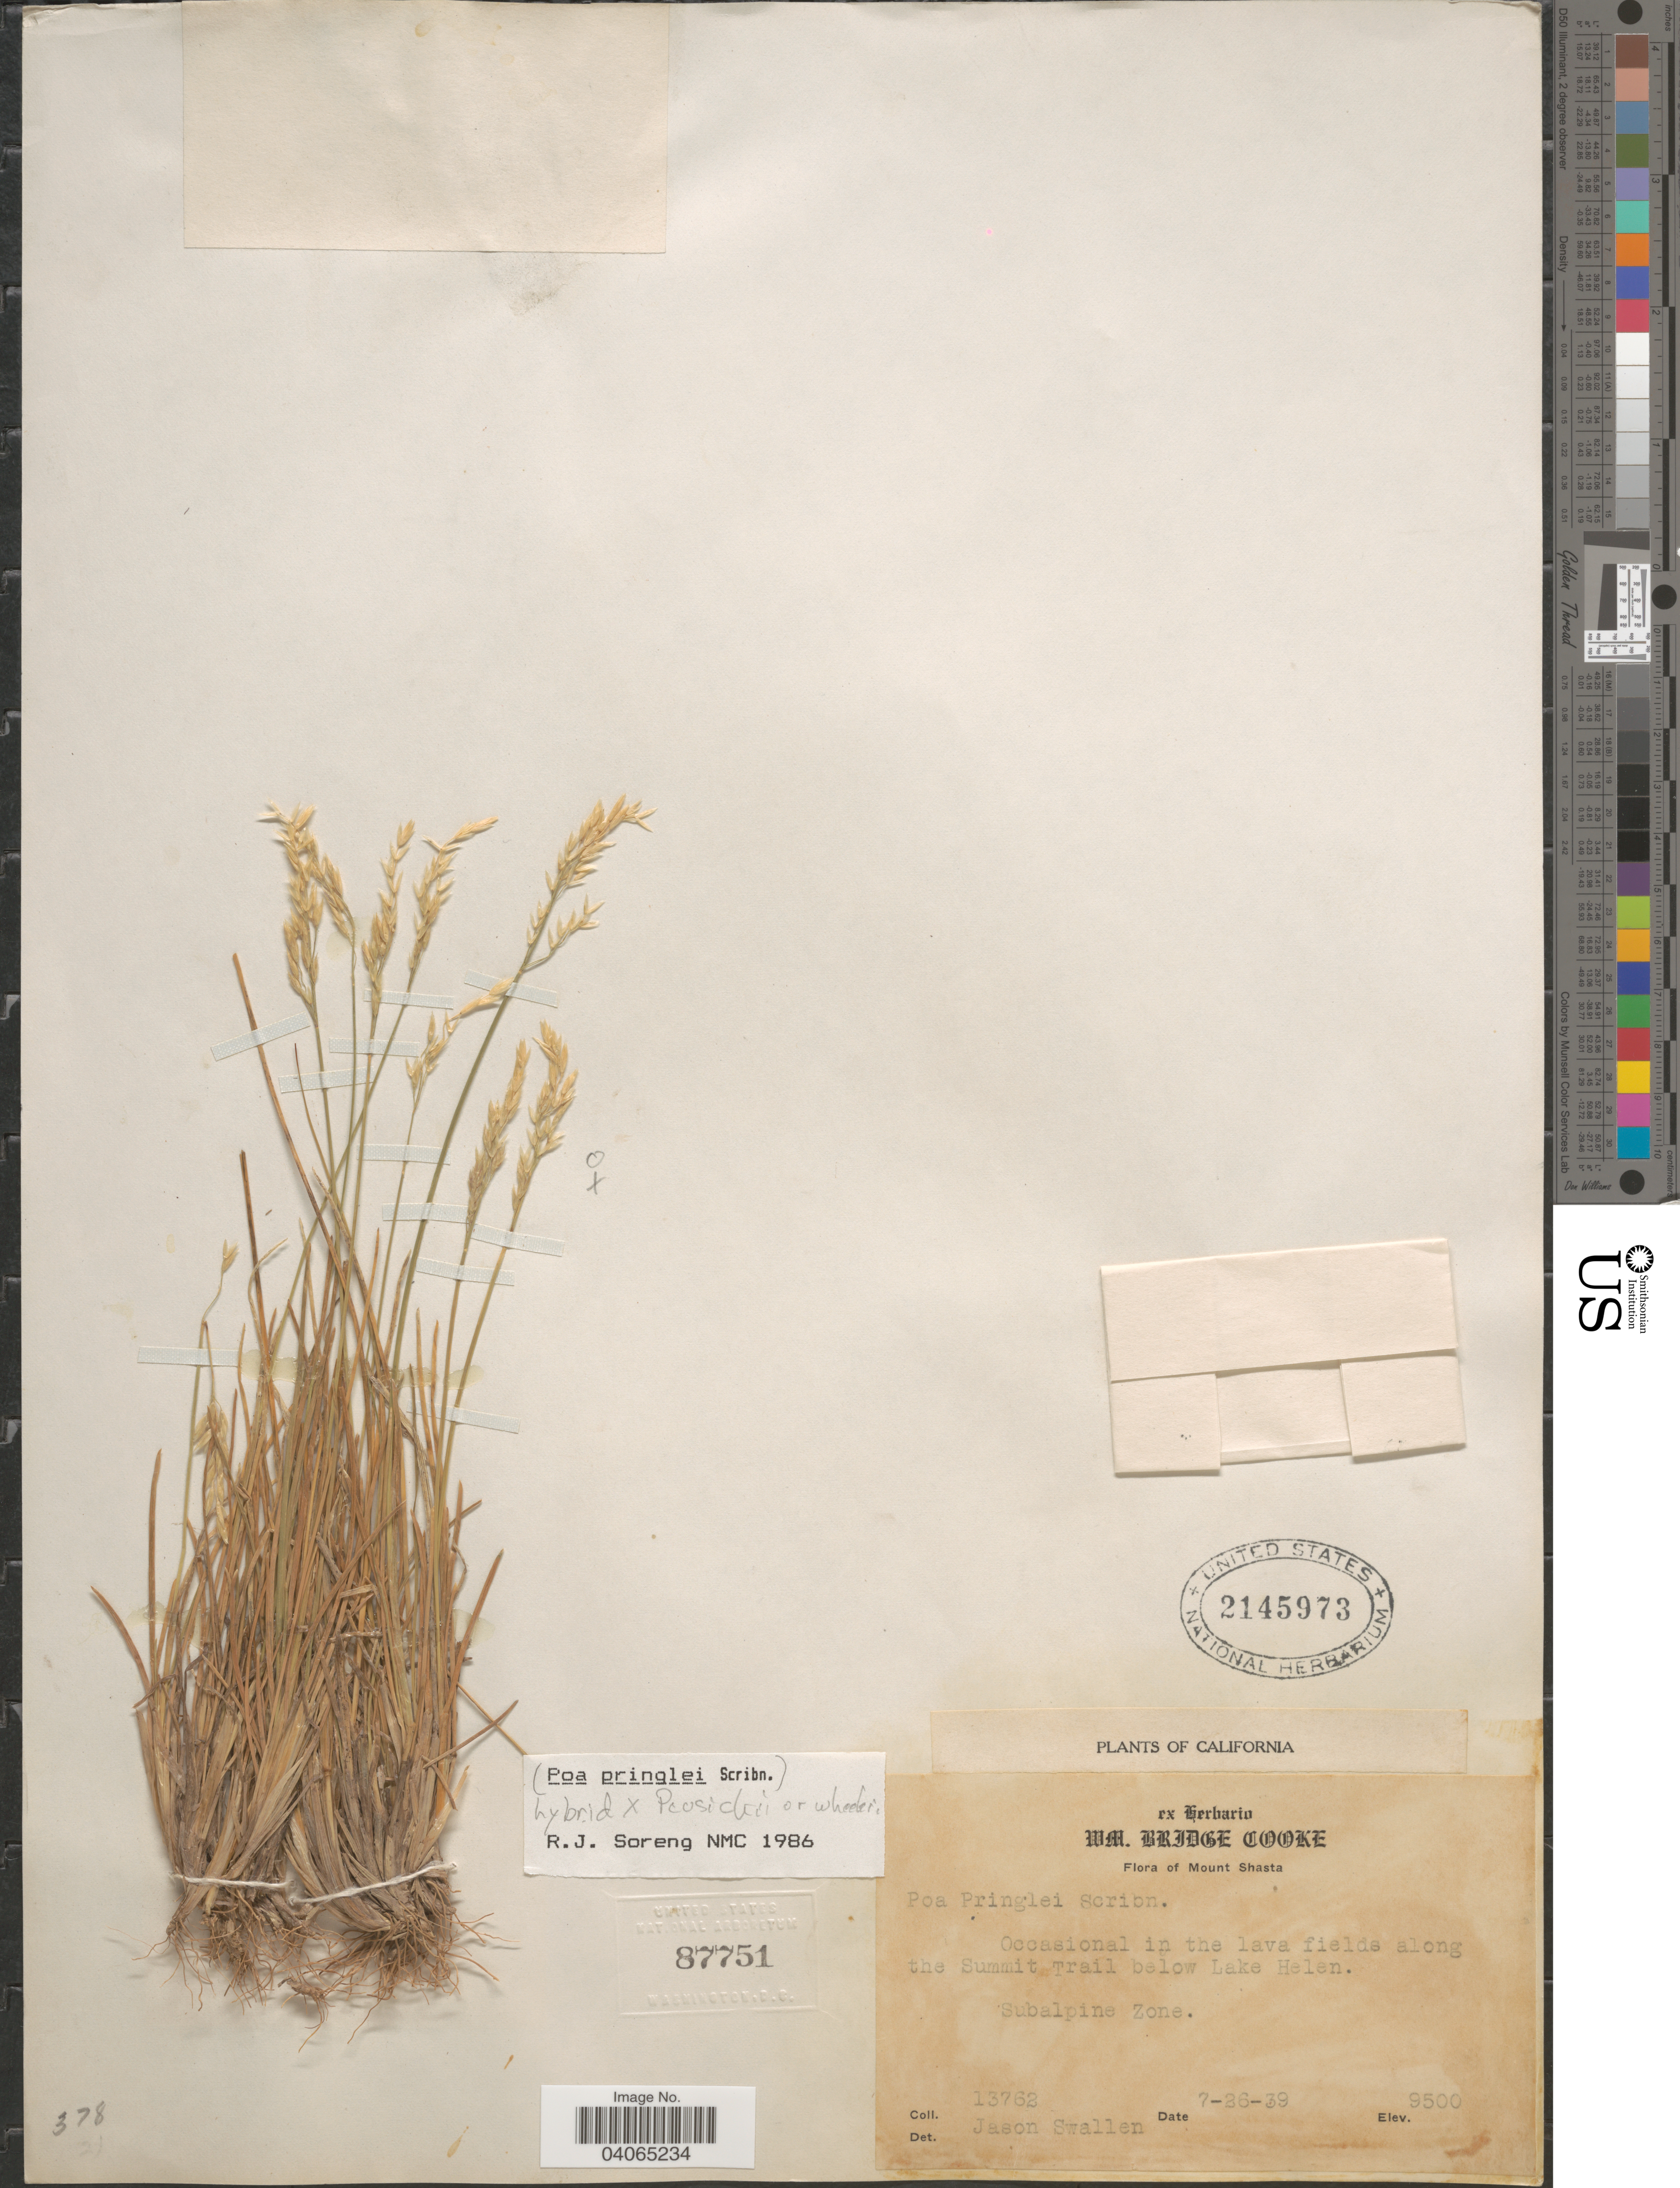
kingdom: Plantae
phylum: Tracheophyta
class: Liliopsida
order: Poales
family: Poaceae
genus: Poa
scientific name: Poa pringlei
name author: Scribn.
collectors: J. R. Swallen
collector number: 13762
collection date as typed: Transcribed d/m/y: 26/7/39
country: United States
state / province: California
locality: Mount Shasta. Occasional in the lava fields along the Summit Trail below Lake Helen. Subalpine Zone.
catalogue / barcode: US 2145973